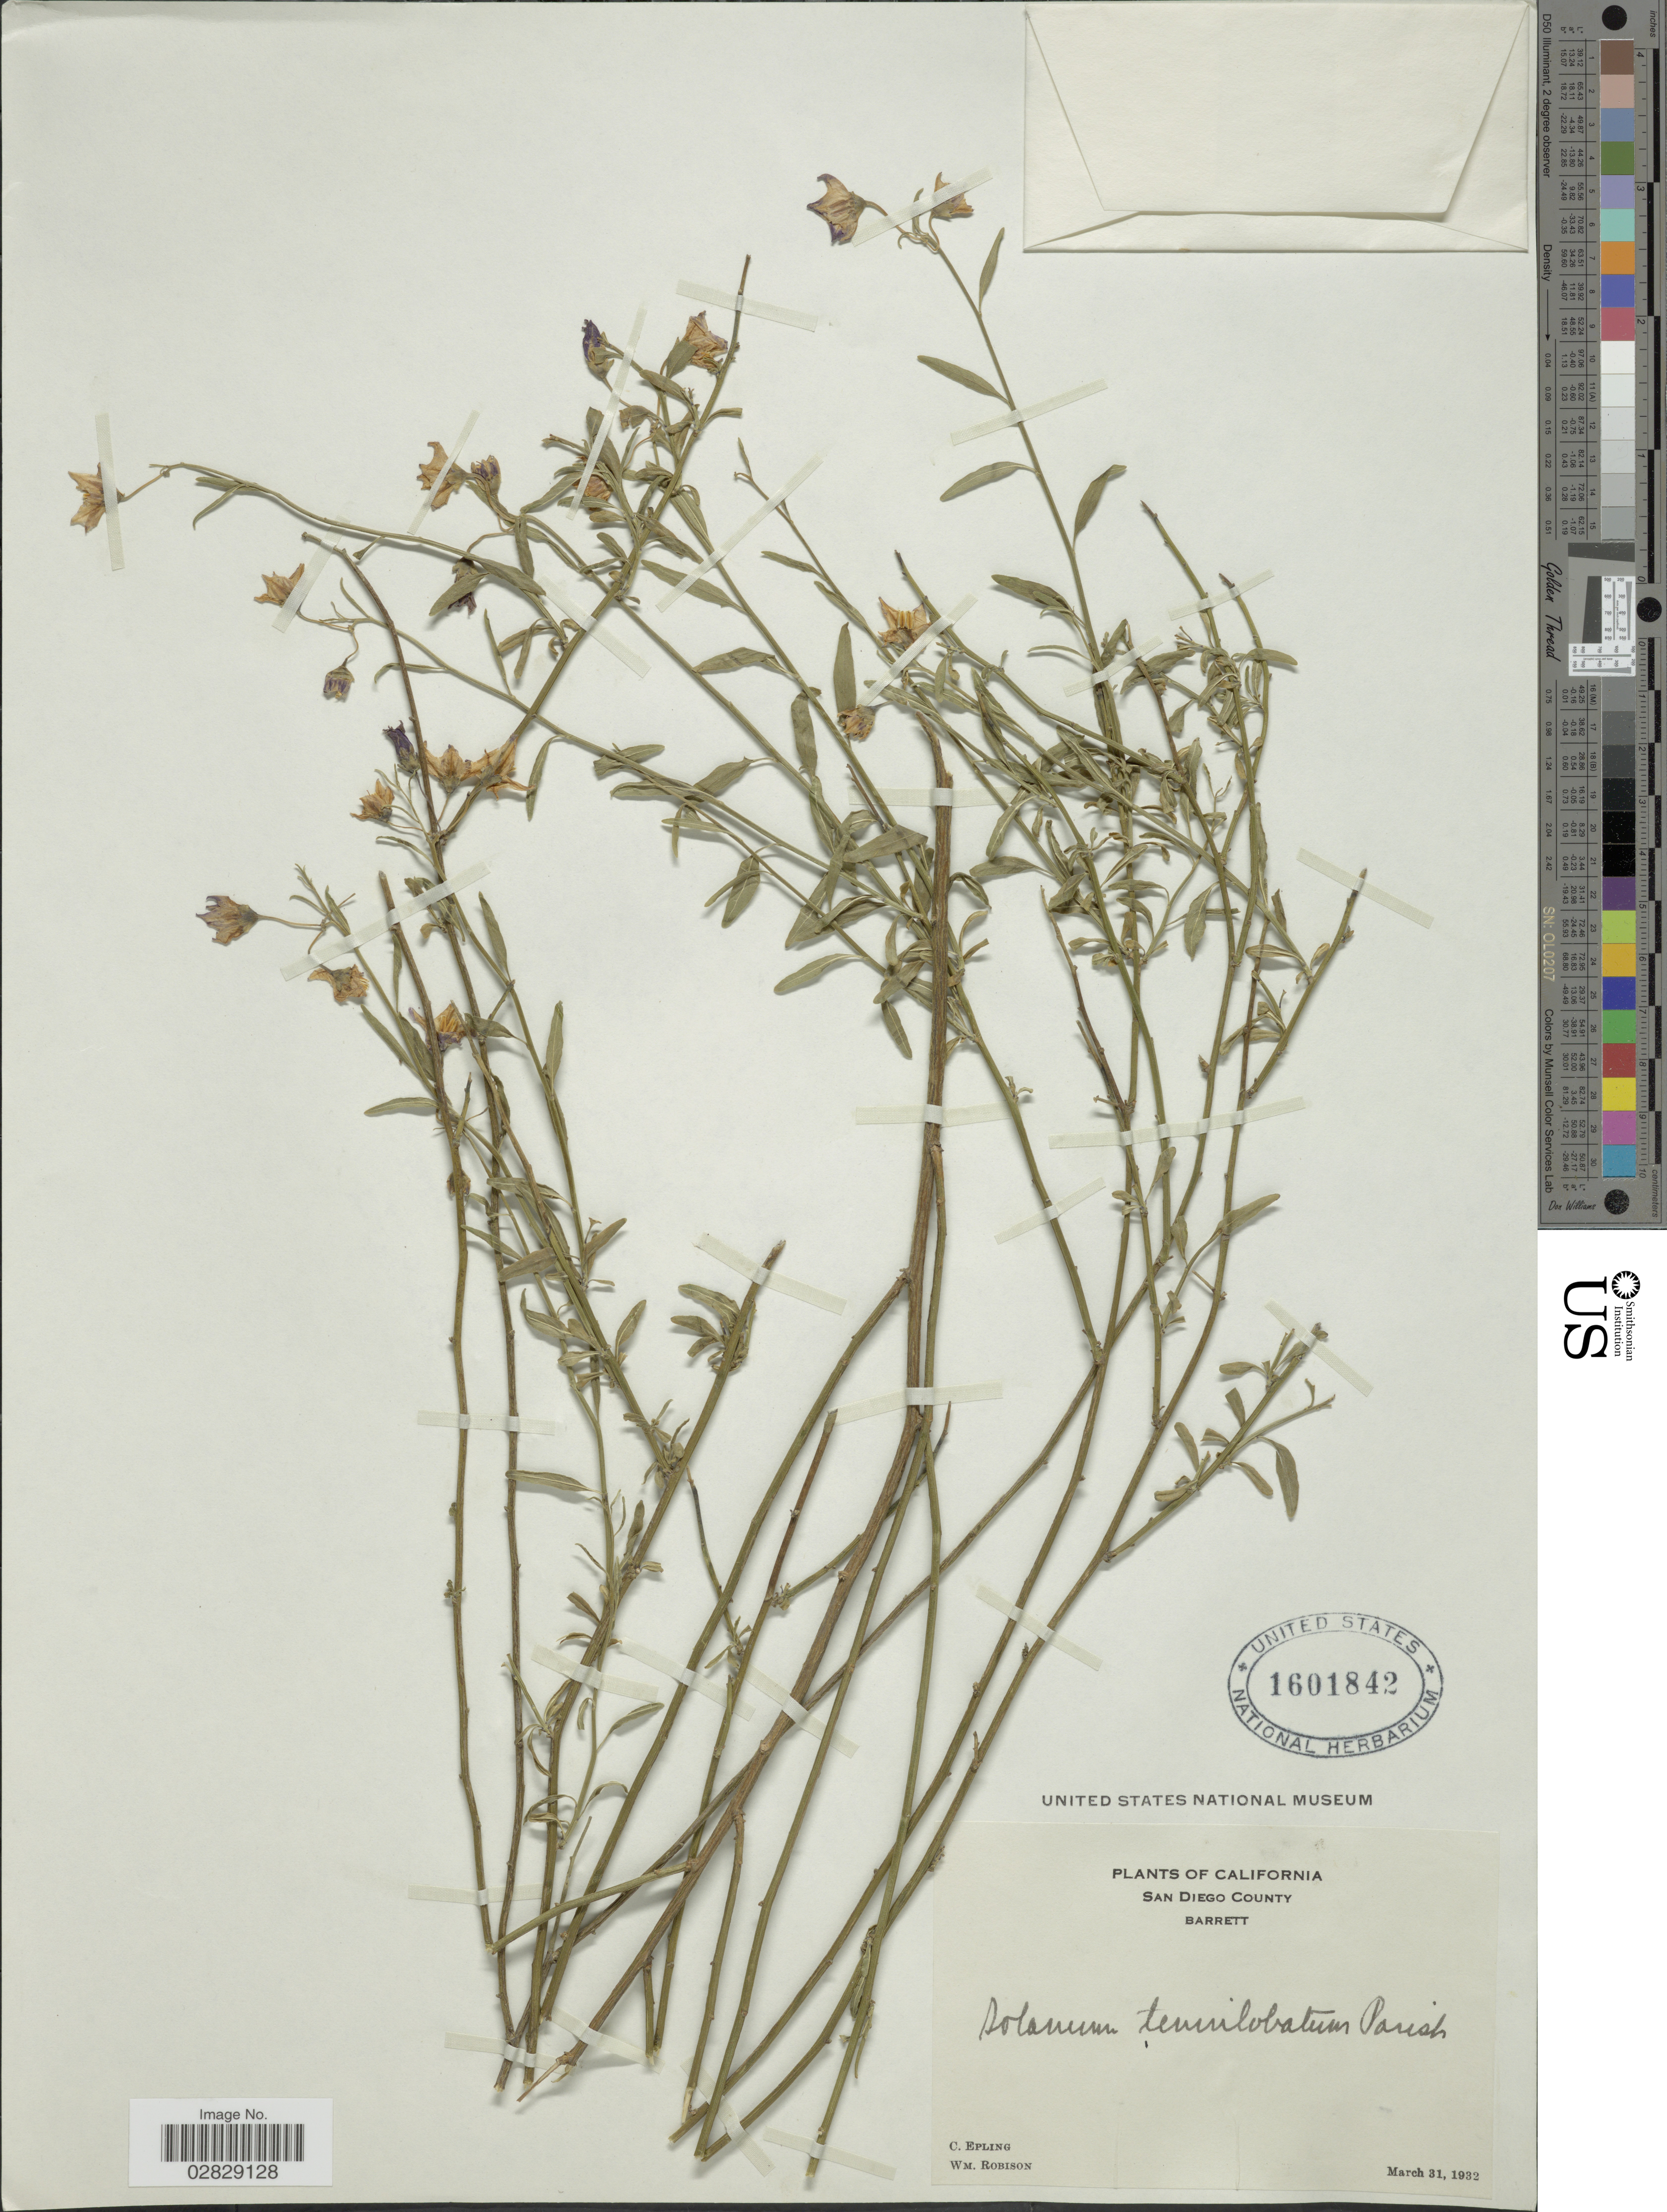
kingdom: Plantae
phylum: Tracheophyta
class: Magnoliopsida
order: Solanales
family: Solanaceae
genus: Solanum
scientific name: Solanum tenuilobatum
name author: Parish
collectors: C. C. Epling & W. Robison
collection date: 1932-03-31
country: United States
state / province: California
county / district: San Diego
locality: San Diego County. Barrett.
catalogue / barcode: US 1601842